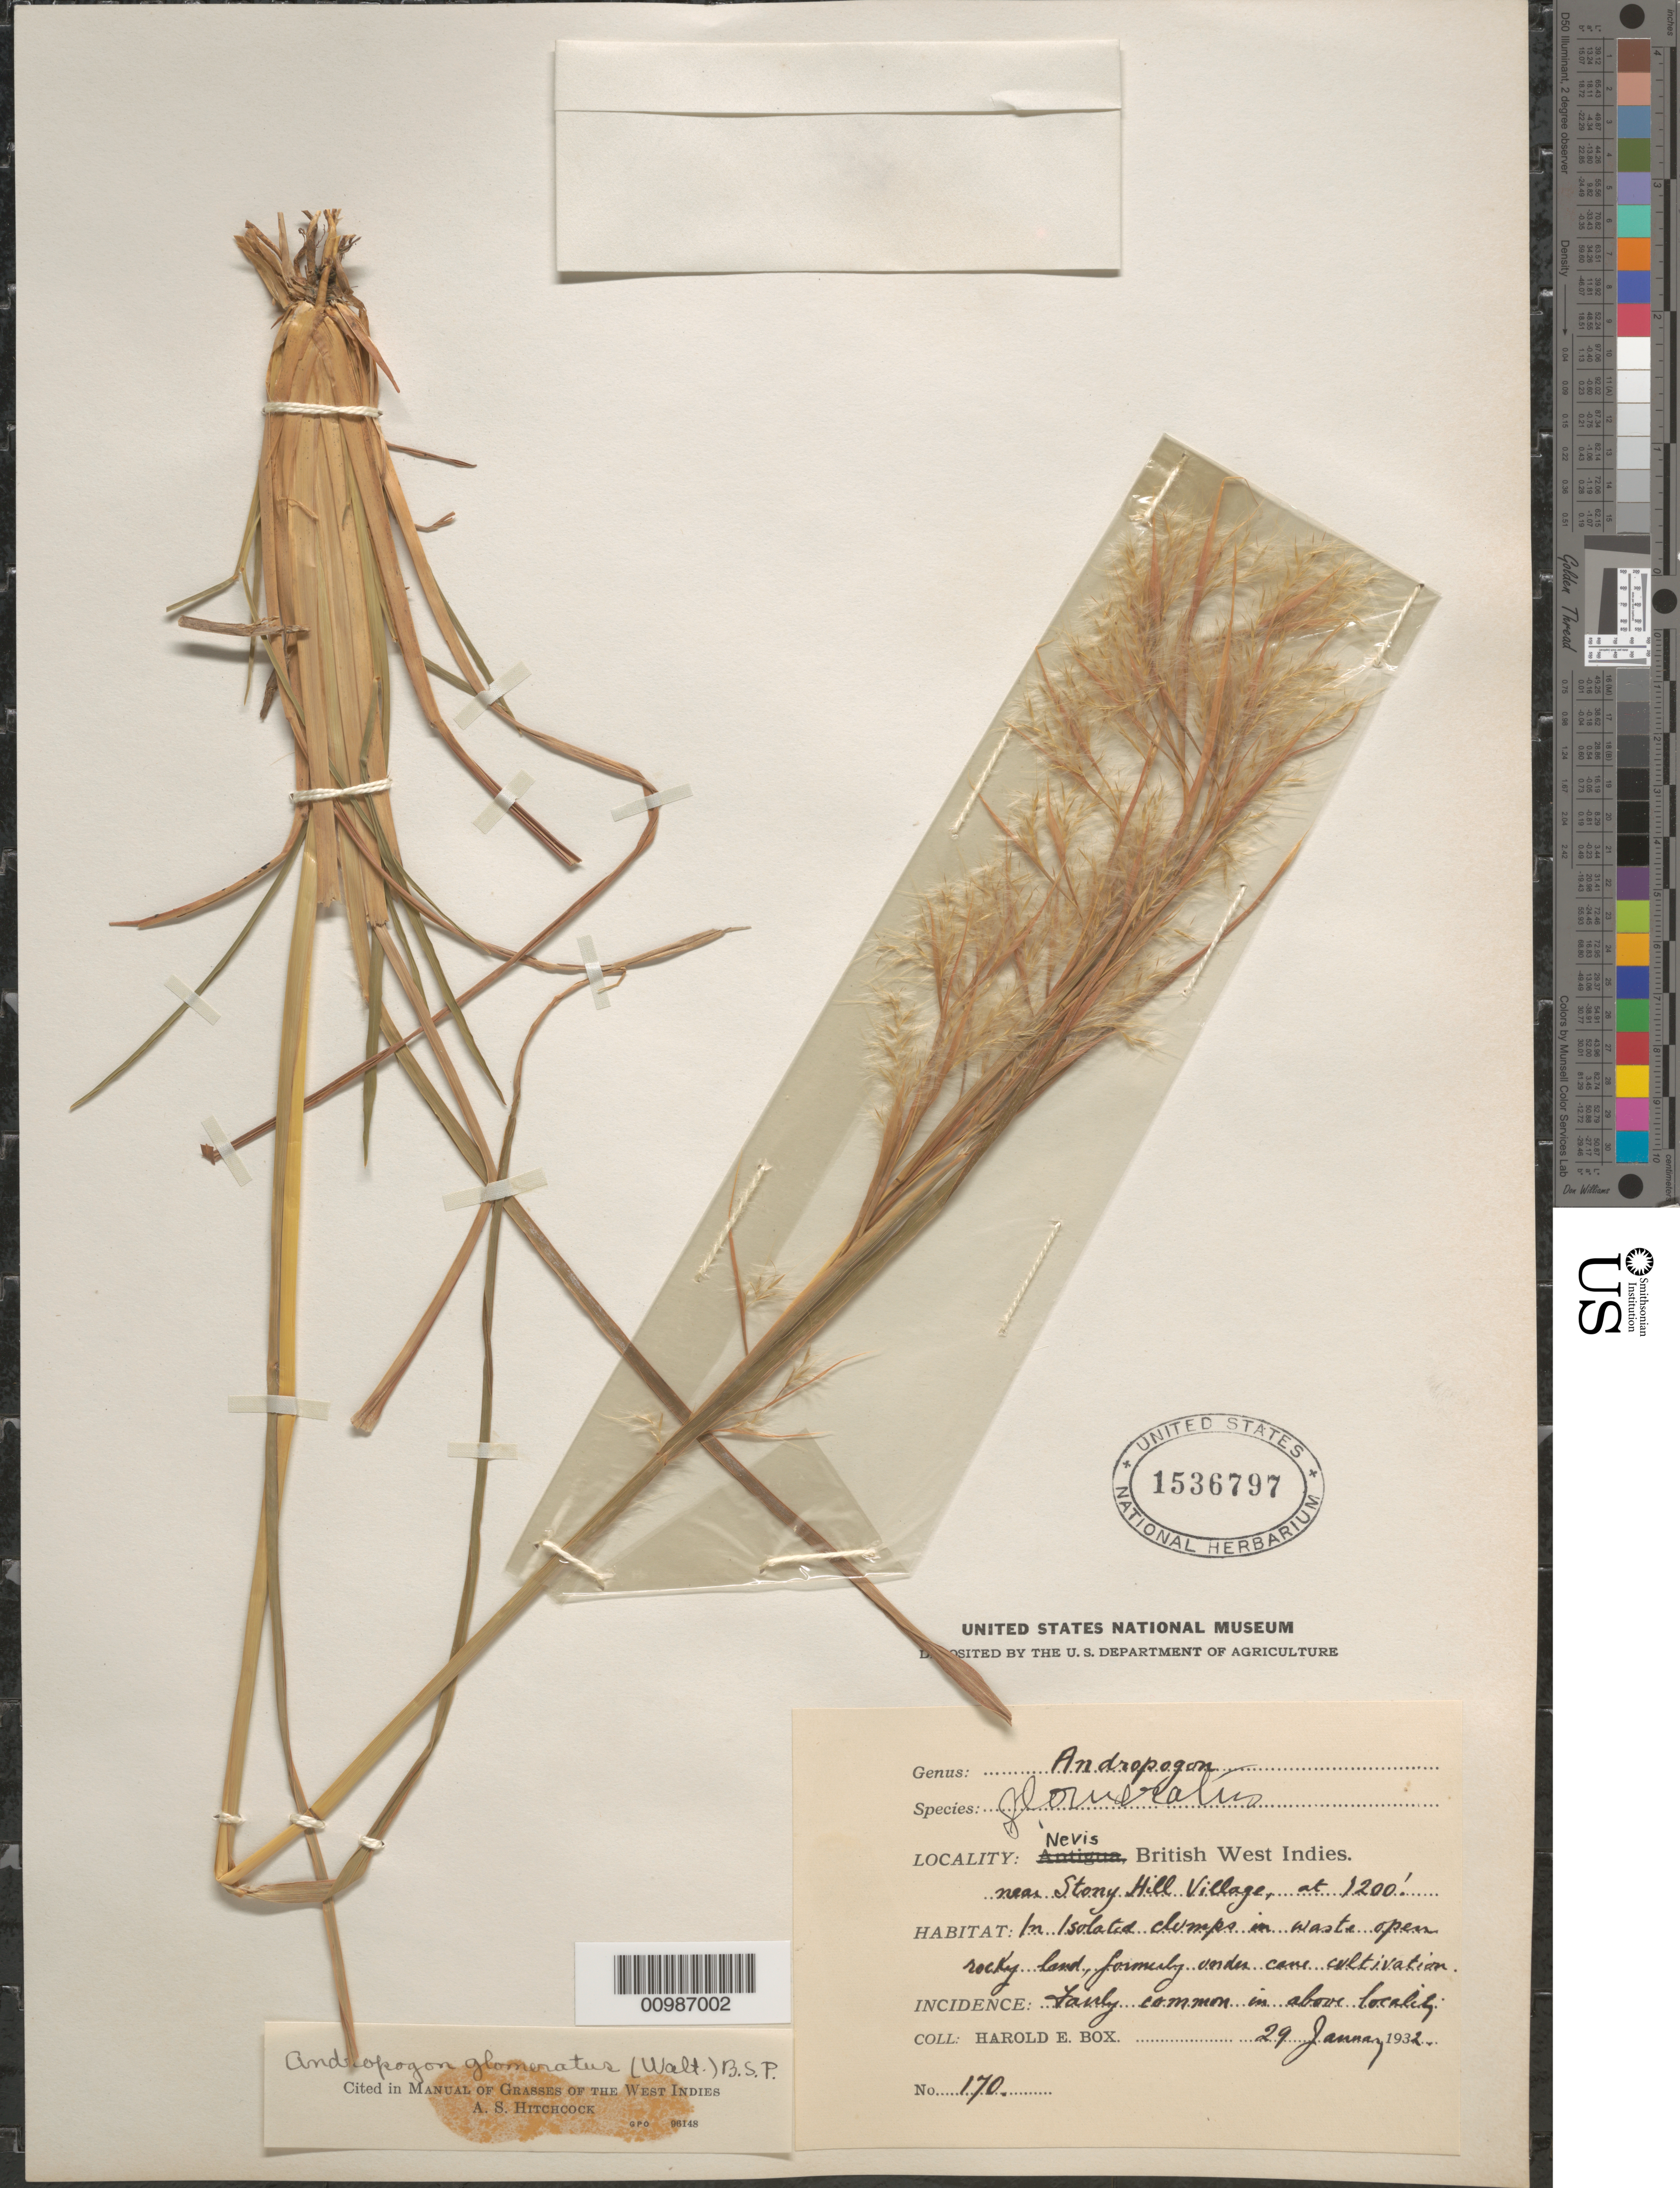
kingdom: Plantae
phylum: Tracheophyta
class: Liliopsida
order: Poales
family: Poaceae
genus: Andropogon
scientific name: Andropogon glomeratus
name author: (Walter) Britton, Stearns & Poggenb.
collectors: H. E. Box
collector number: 170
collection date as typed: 29 Jan 1932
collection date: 1932-01-29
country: St. Christopher-Nevis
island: Nevis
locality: near Stony Hill Village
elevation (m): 366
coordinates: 0 N, 0 E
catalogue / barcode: US 1536797